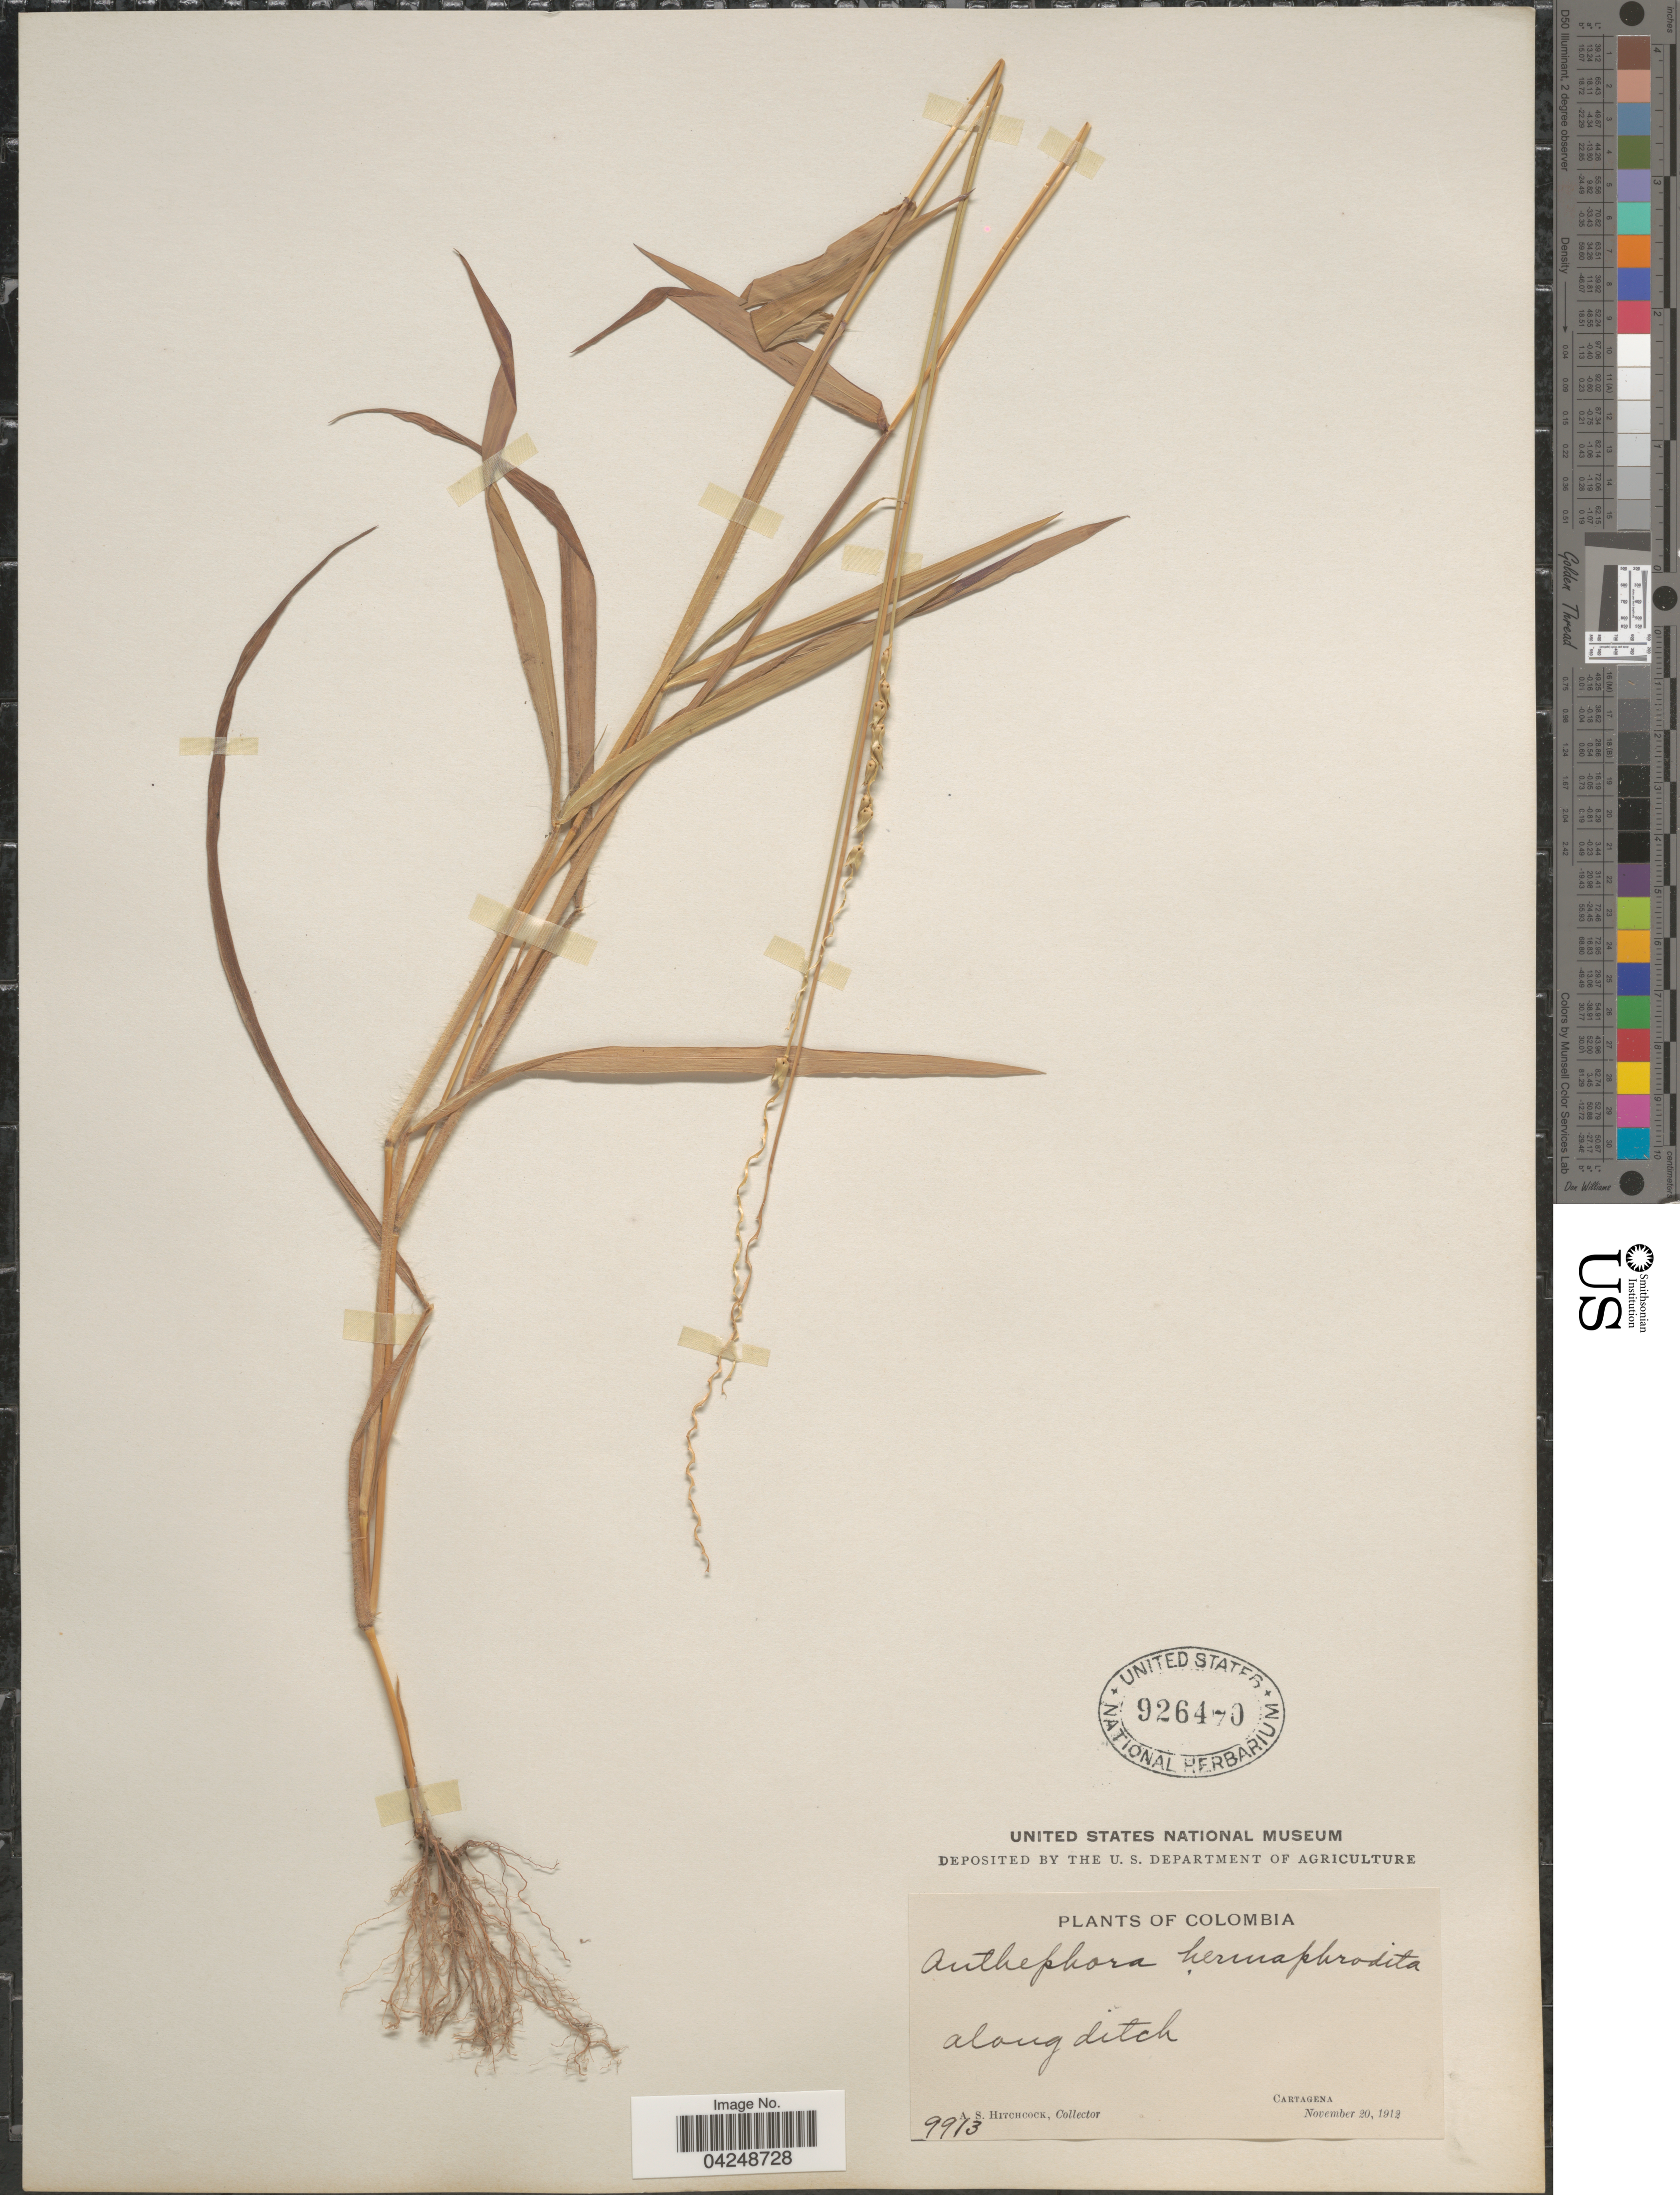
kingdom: Plantae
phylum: Tracheophyta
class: Liliopsida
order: Poales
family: Poaceae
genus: Anthephora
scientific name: Anthephora hermaphrodita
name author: (L.) Kuntze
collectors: A. S. Hitchcock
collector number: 9913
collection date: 1912-11-20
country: Colombia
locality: Along ditch. Cartagena.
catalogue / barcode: US 926470